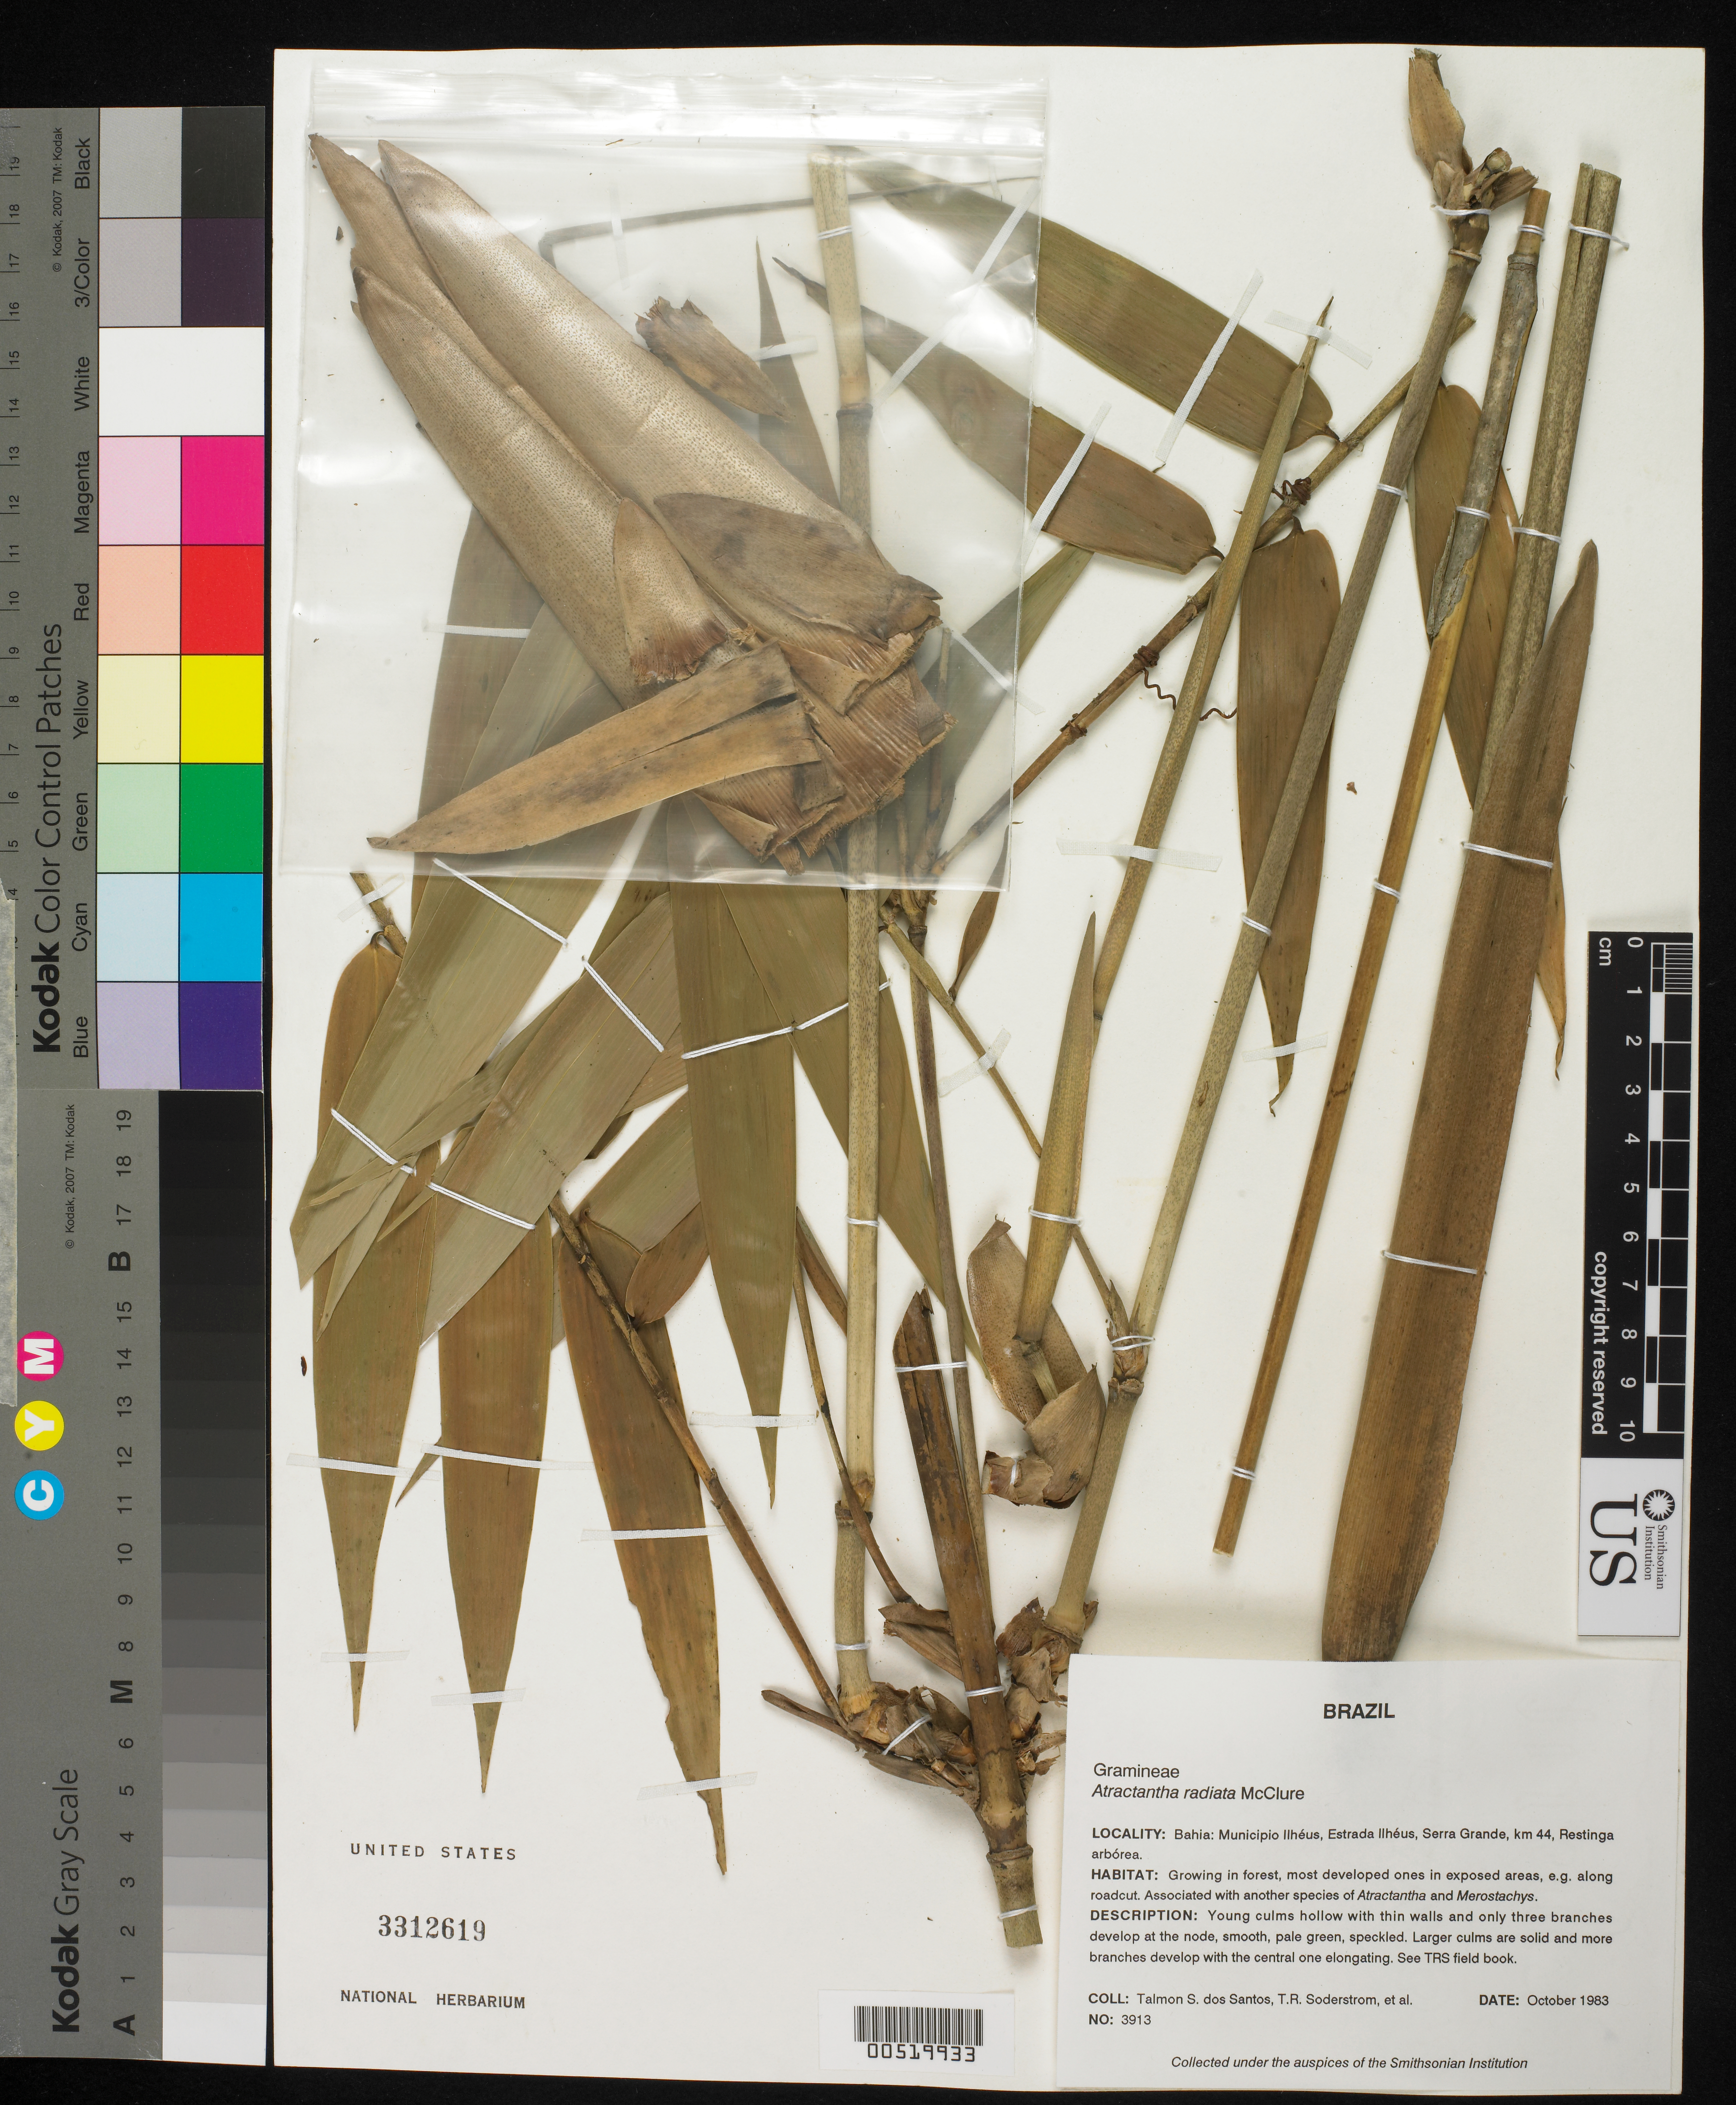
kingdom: Plantae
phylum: Tracheophyta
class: Liliopsida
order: Poales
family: Poaceae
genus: Atractantha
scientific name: Atractantha radiata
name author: McClure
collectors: T. S. Santos, T. R. Soderstrom & et al.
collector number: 3913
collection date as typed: Oct 1983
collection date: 1983-10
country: Brazil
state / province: Bahia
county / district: Ilhéus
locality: Serra Grande, km 34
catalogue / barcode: US 3312619